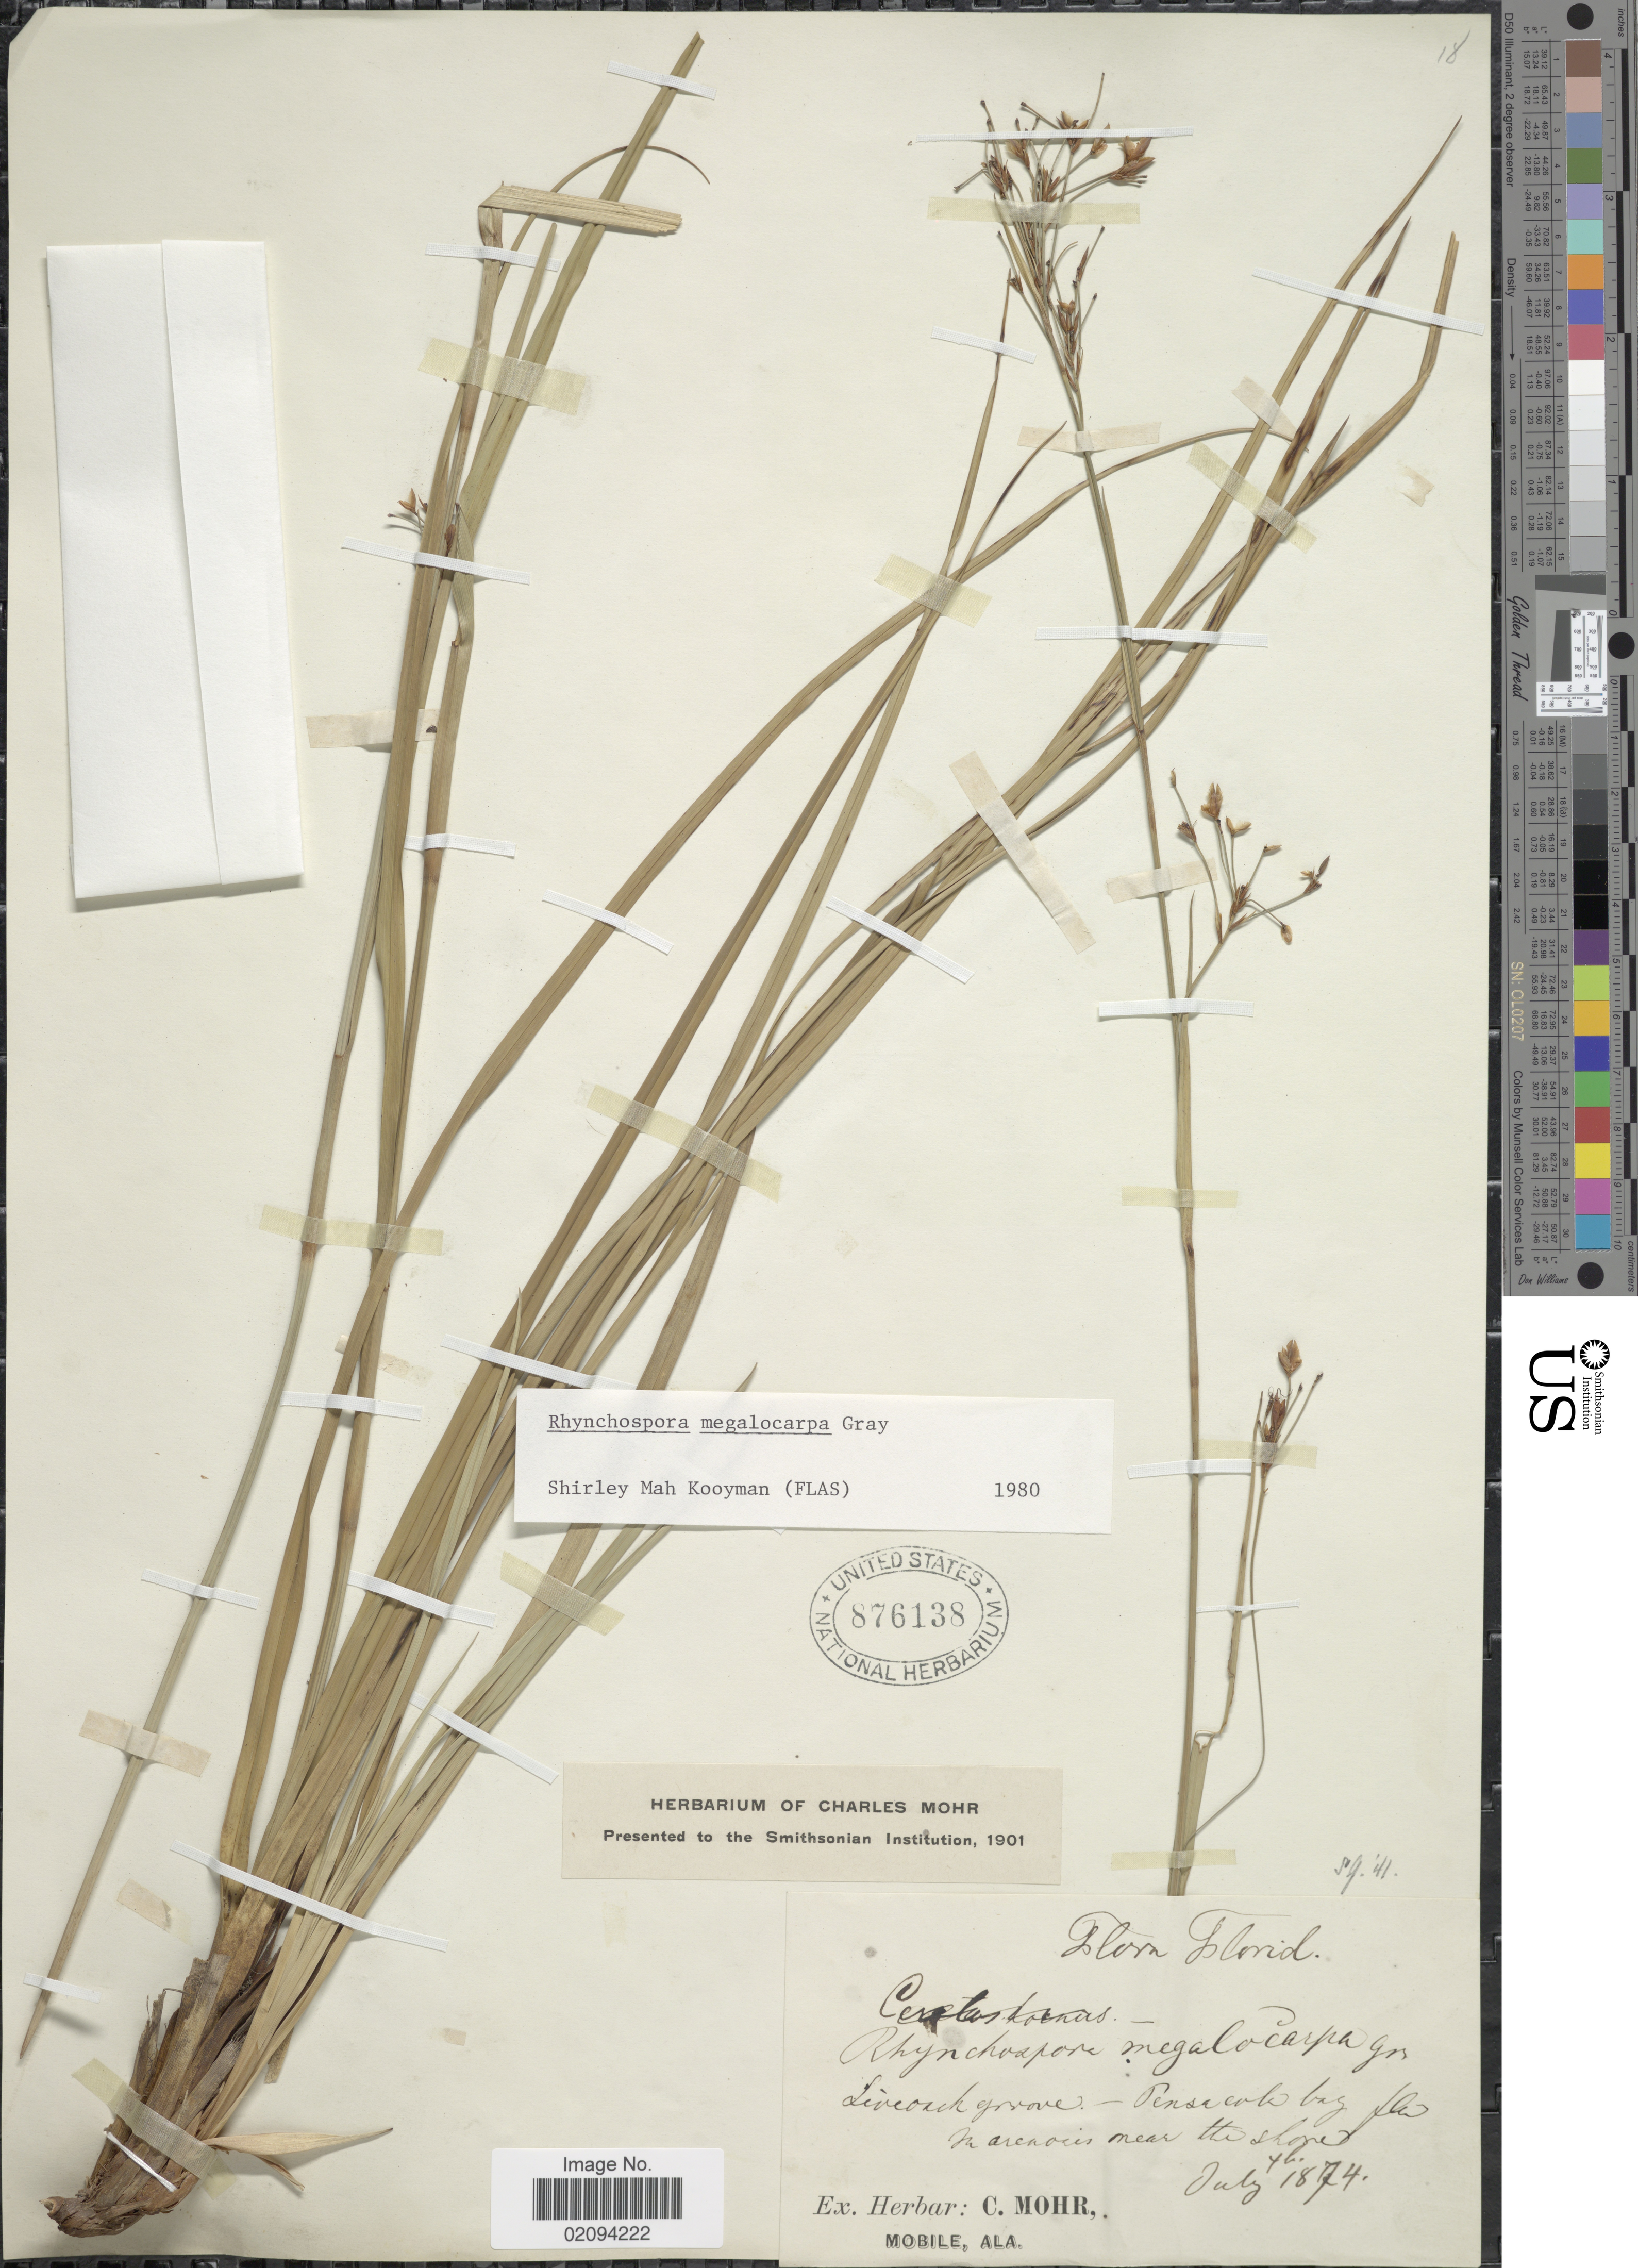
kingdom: Plantae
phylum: Tracheophyta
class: Liliopsida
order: Poales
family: Cyperaceae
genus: Rhynchospora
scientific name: Rhynchospora megalocarpa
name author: A. Gray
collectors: ex herb. C. Mohr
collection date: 1874-07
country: United States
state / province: Florida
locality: Pensacola bog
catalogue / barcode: US 876138